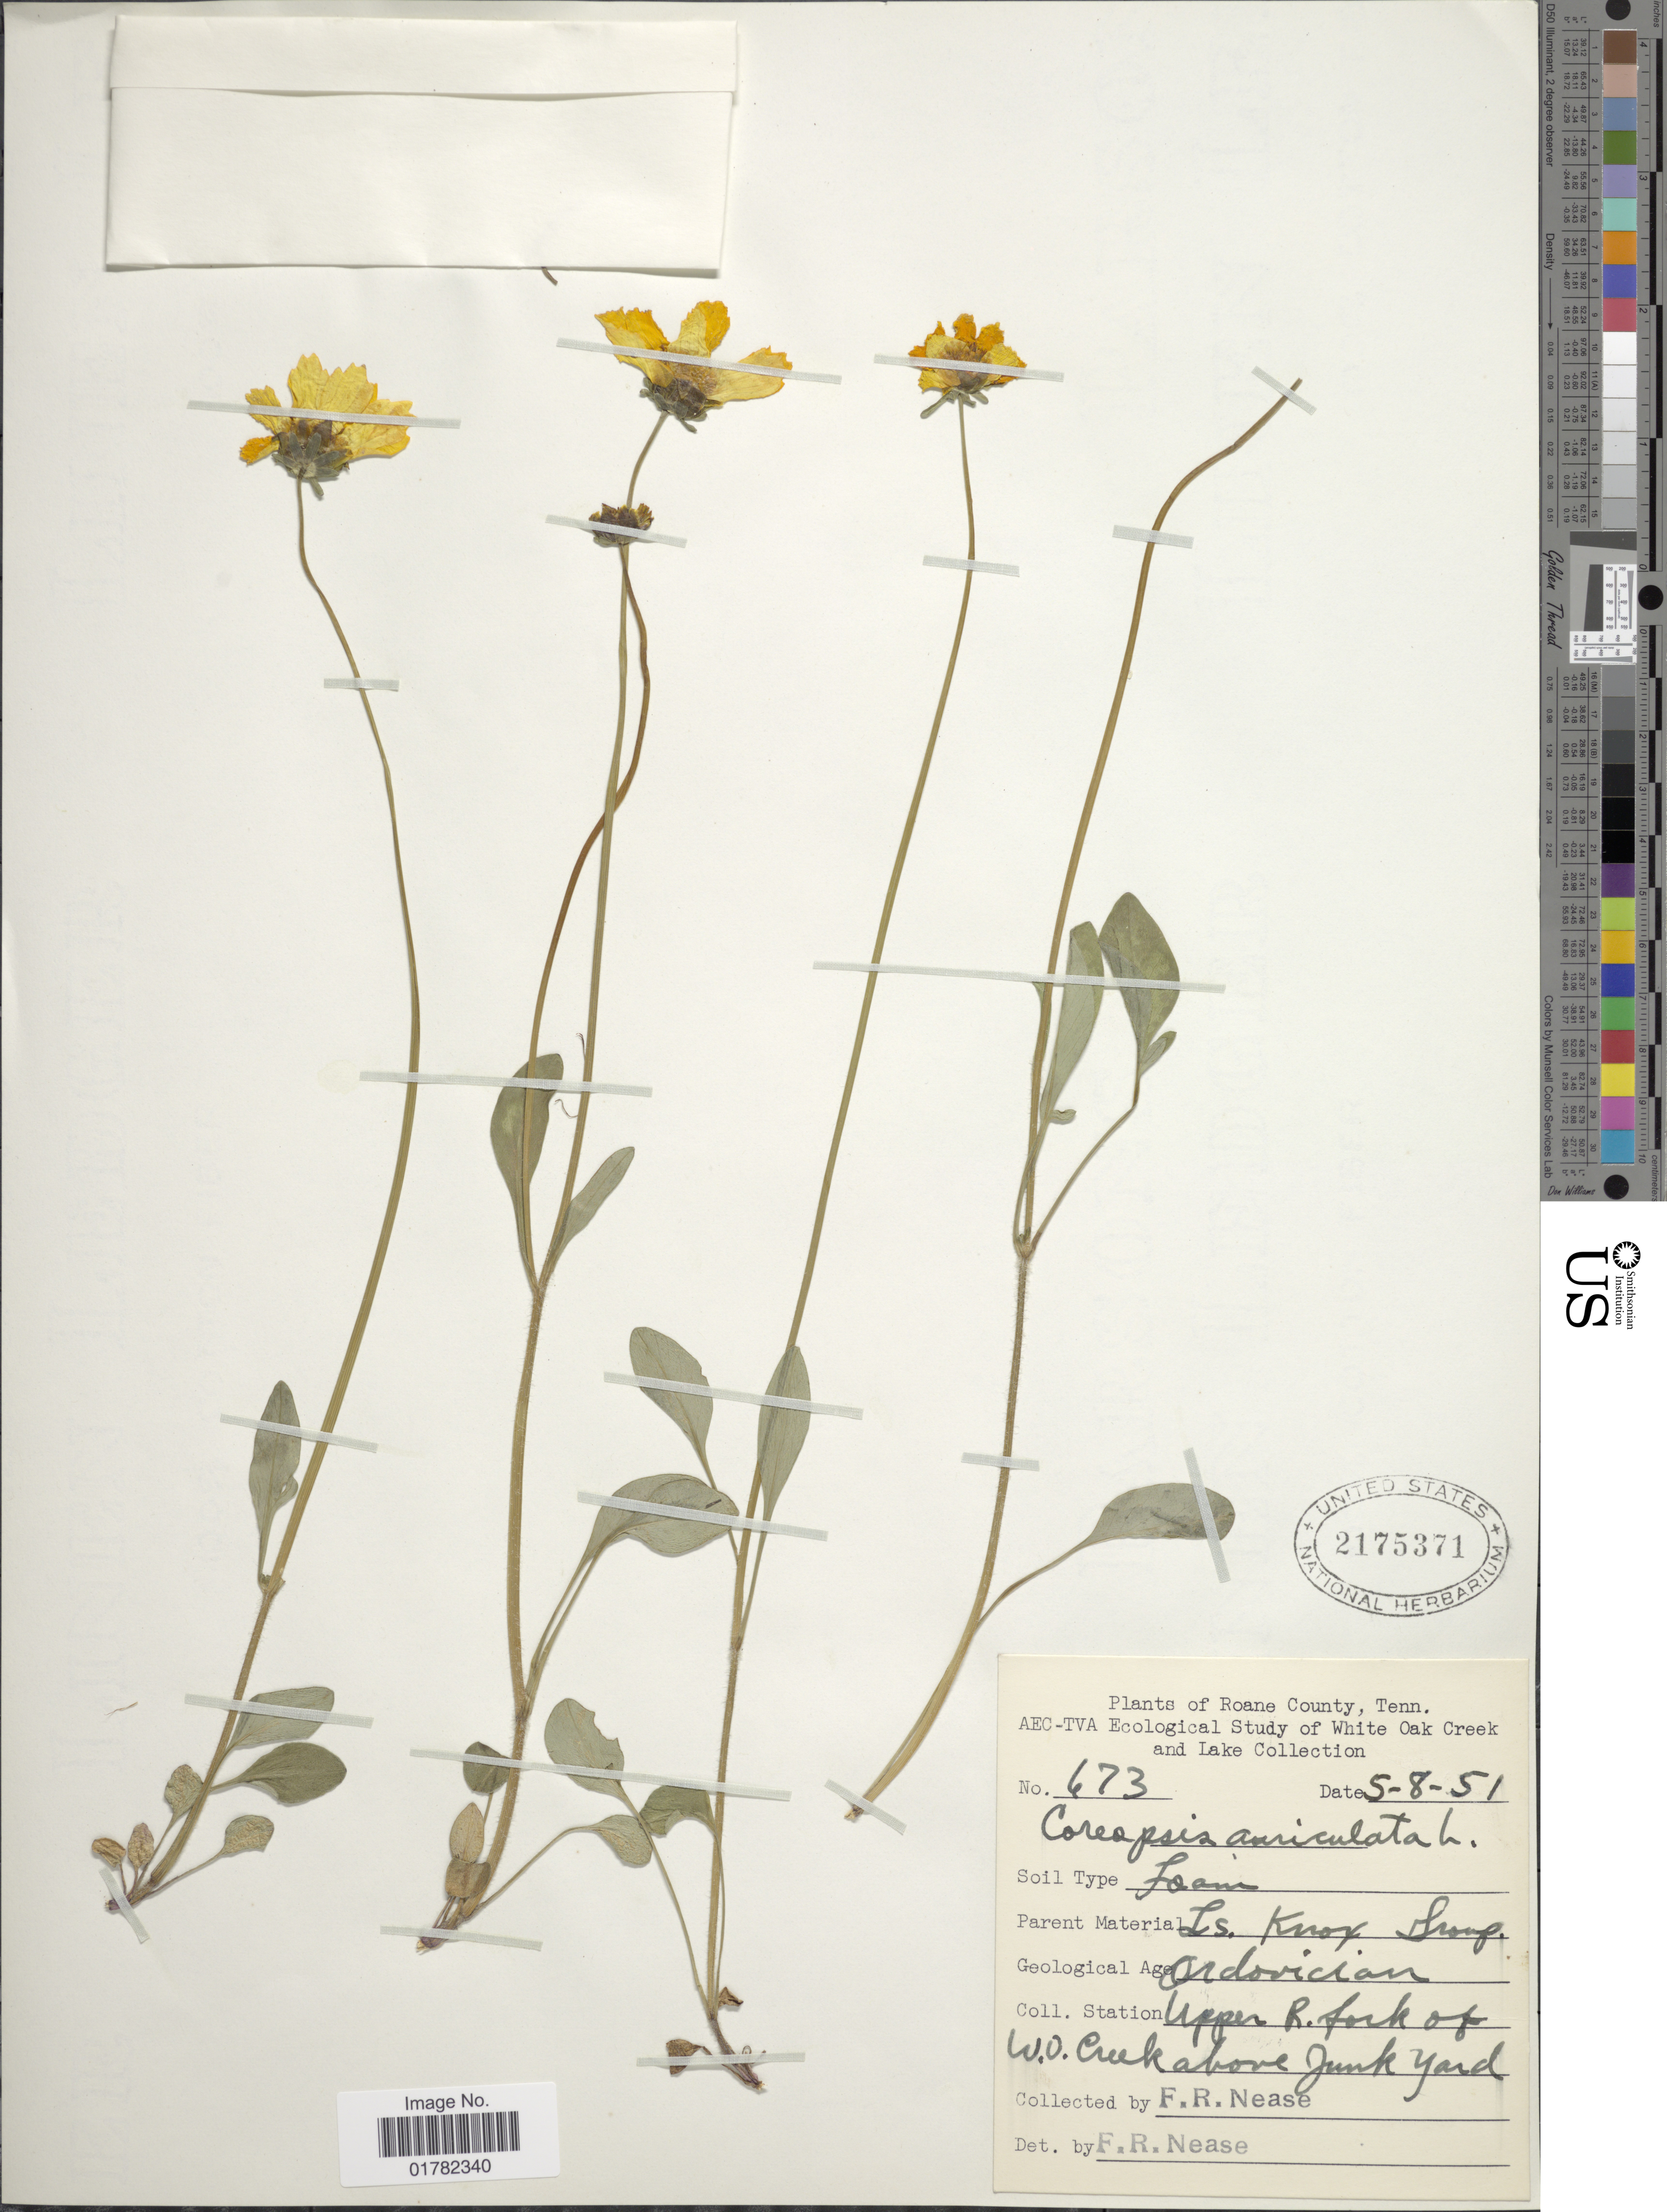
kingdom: Plantae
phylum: Tracheophyta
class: Magnoliopsida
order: Asterales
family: Asteraceae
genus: Coreopsis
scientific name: Coreopsis auriculata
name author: L.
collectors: F. Nease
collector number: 673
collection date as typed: Transcribed d/m/y: 8/5/51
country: United States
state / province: Tennessee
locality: Roane County, upper R. fork of W.O. Creek above Junk Yard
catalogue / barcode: US 2175371